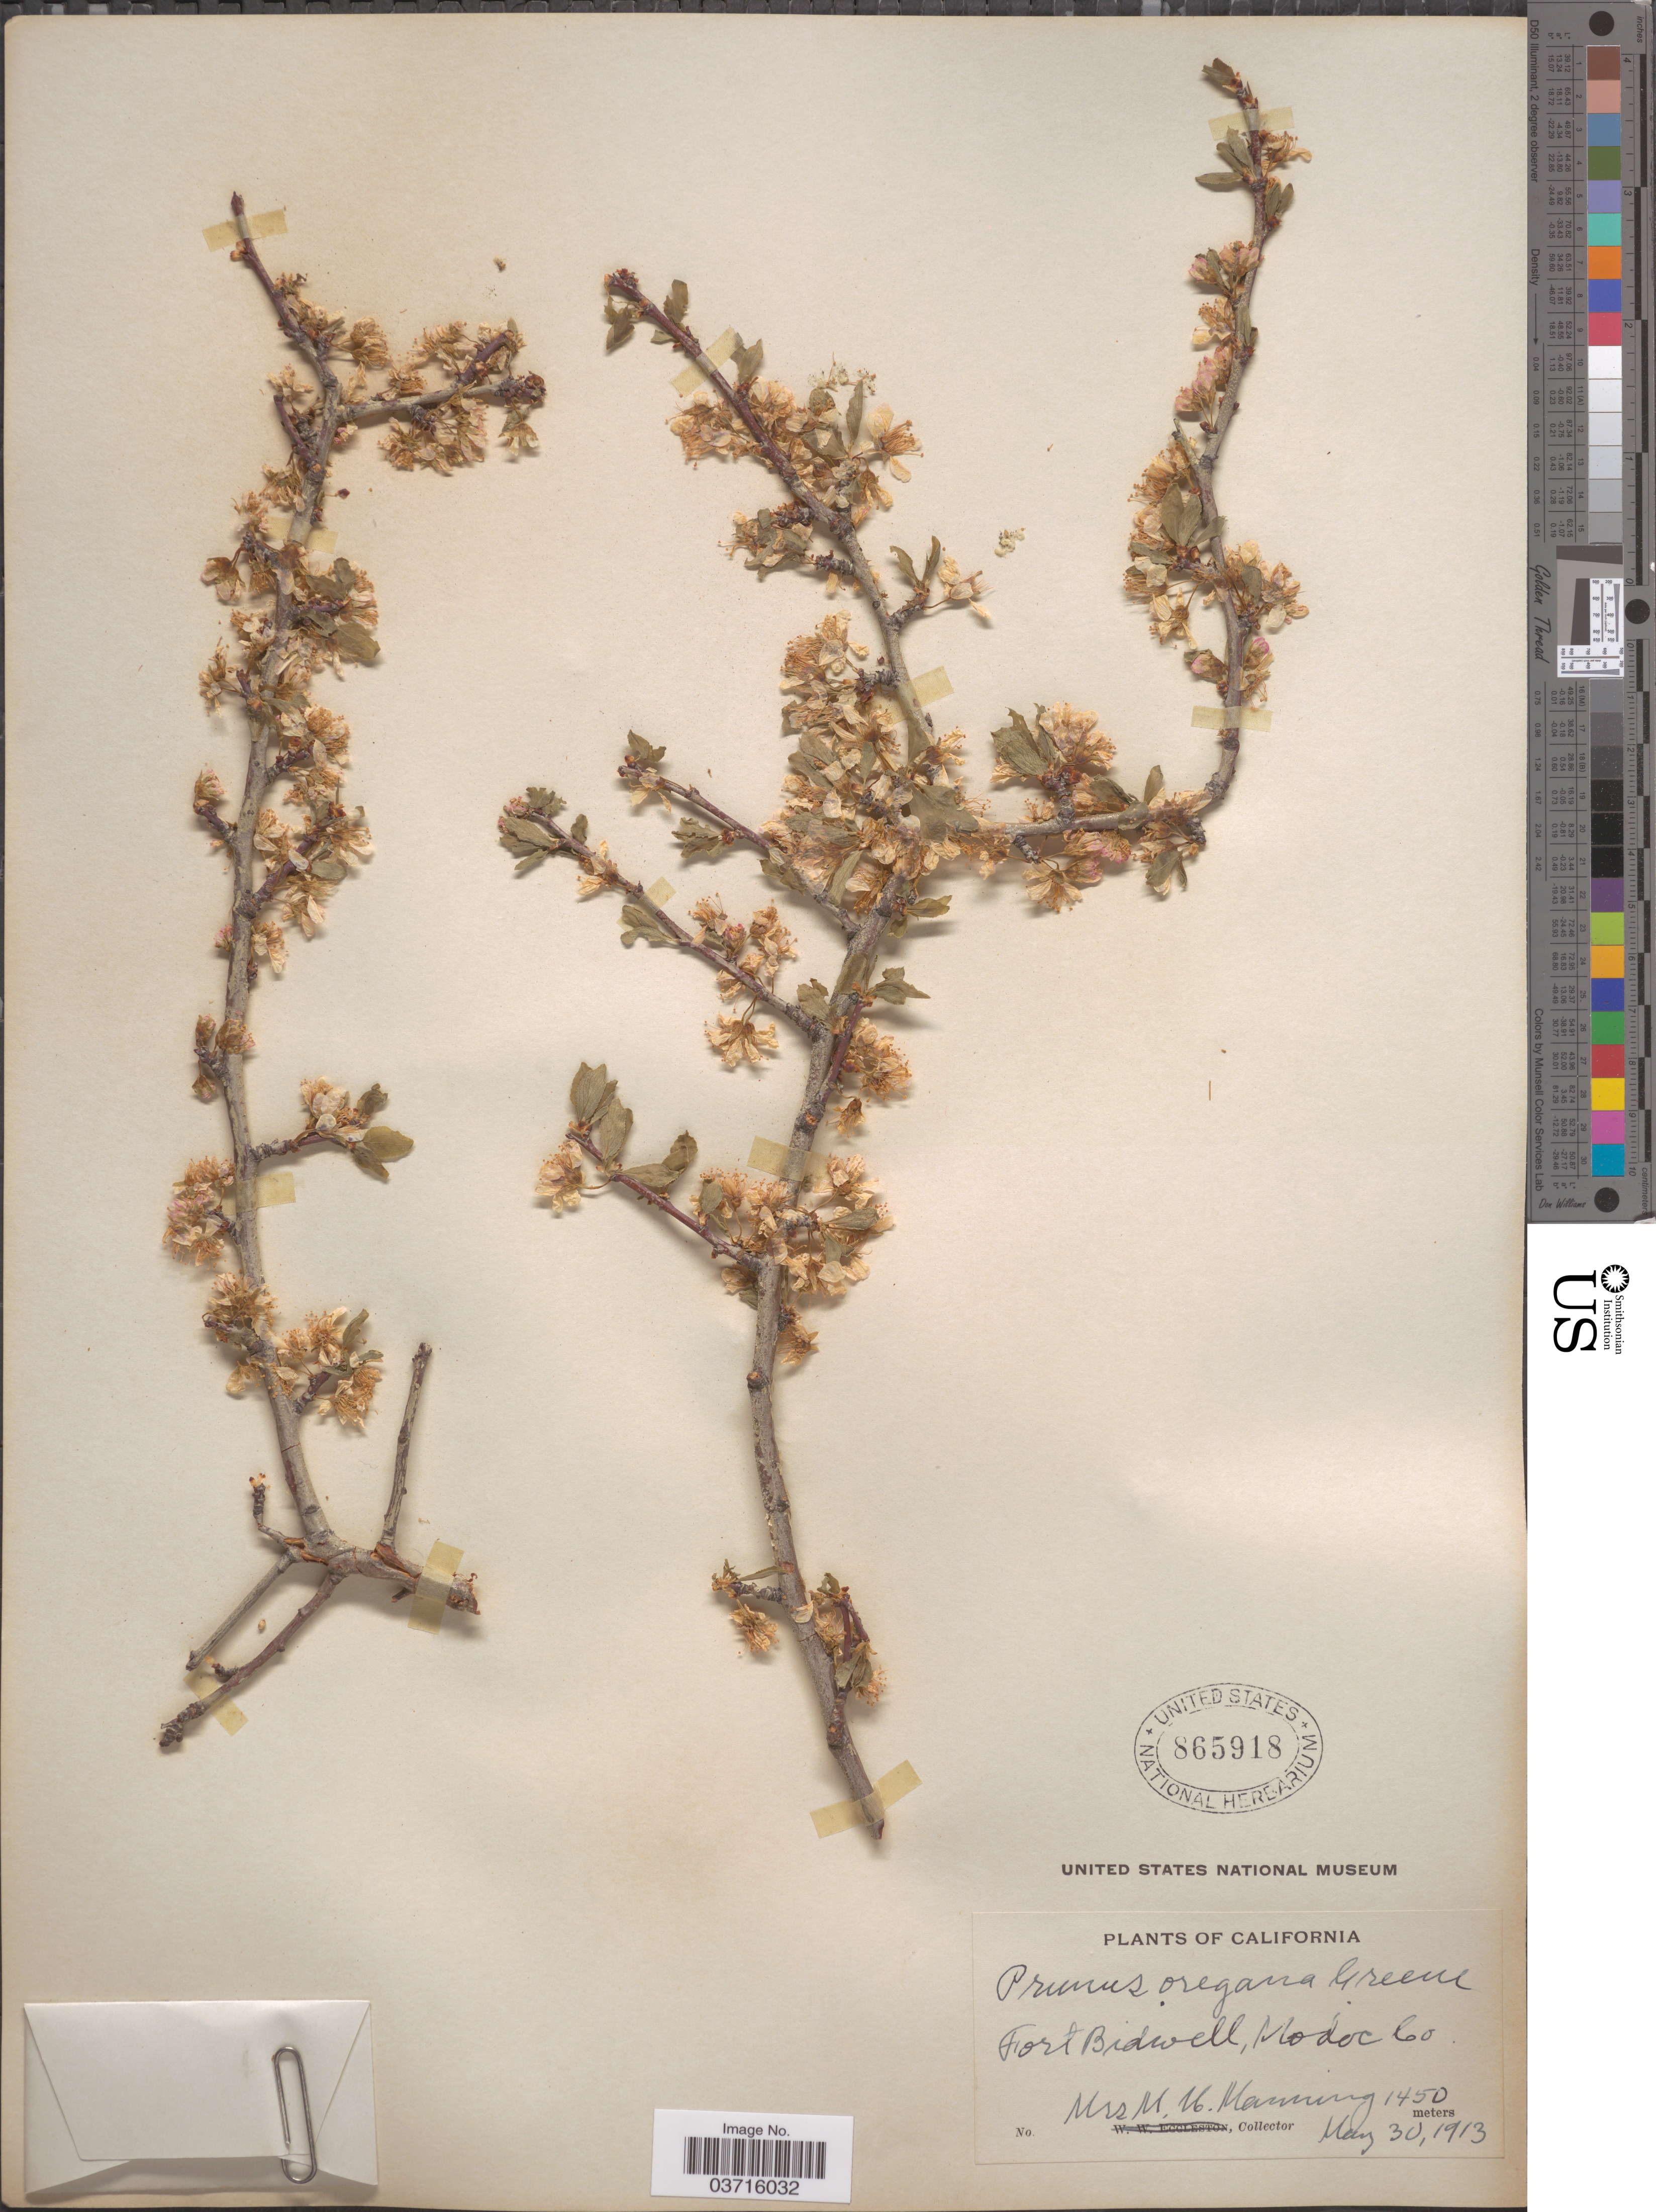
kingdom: Plantae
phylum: Tracheophyta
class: Magnoliopsida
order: Rosales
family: Rosaceae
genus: Prunus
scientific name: Prunus oregana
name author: Greene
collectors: M. Manning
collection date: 1913-05-30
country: United States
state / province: California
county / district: Modoc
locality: Fort Bidwell, Modoc Co.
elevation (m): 1450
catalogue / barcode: US 865918